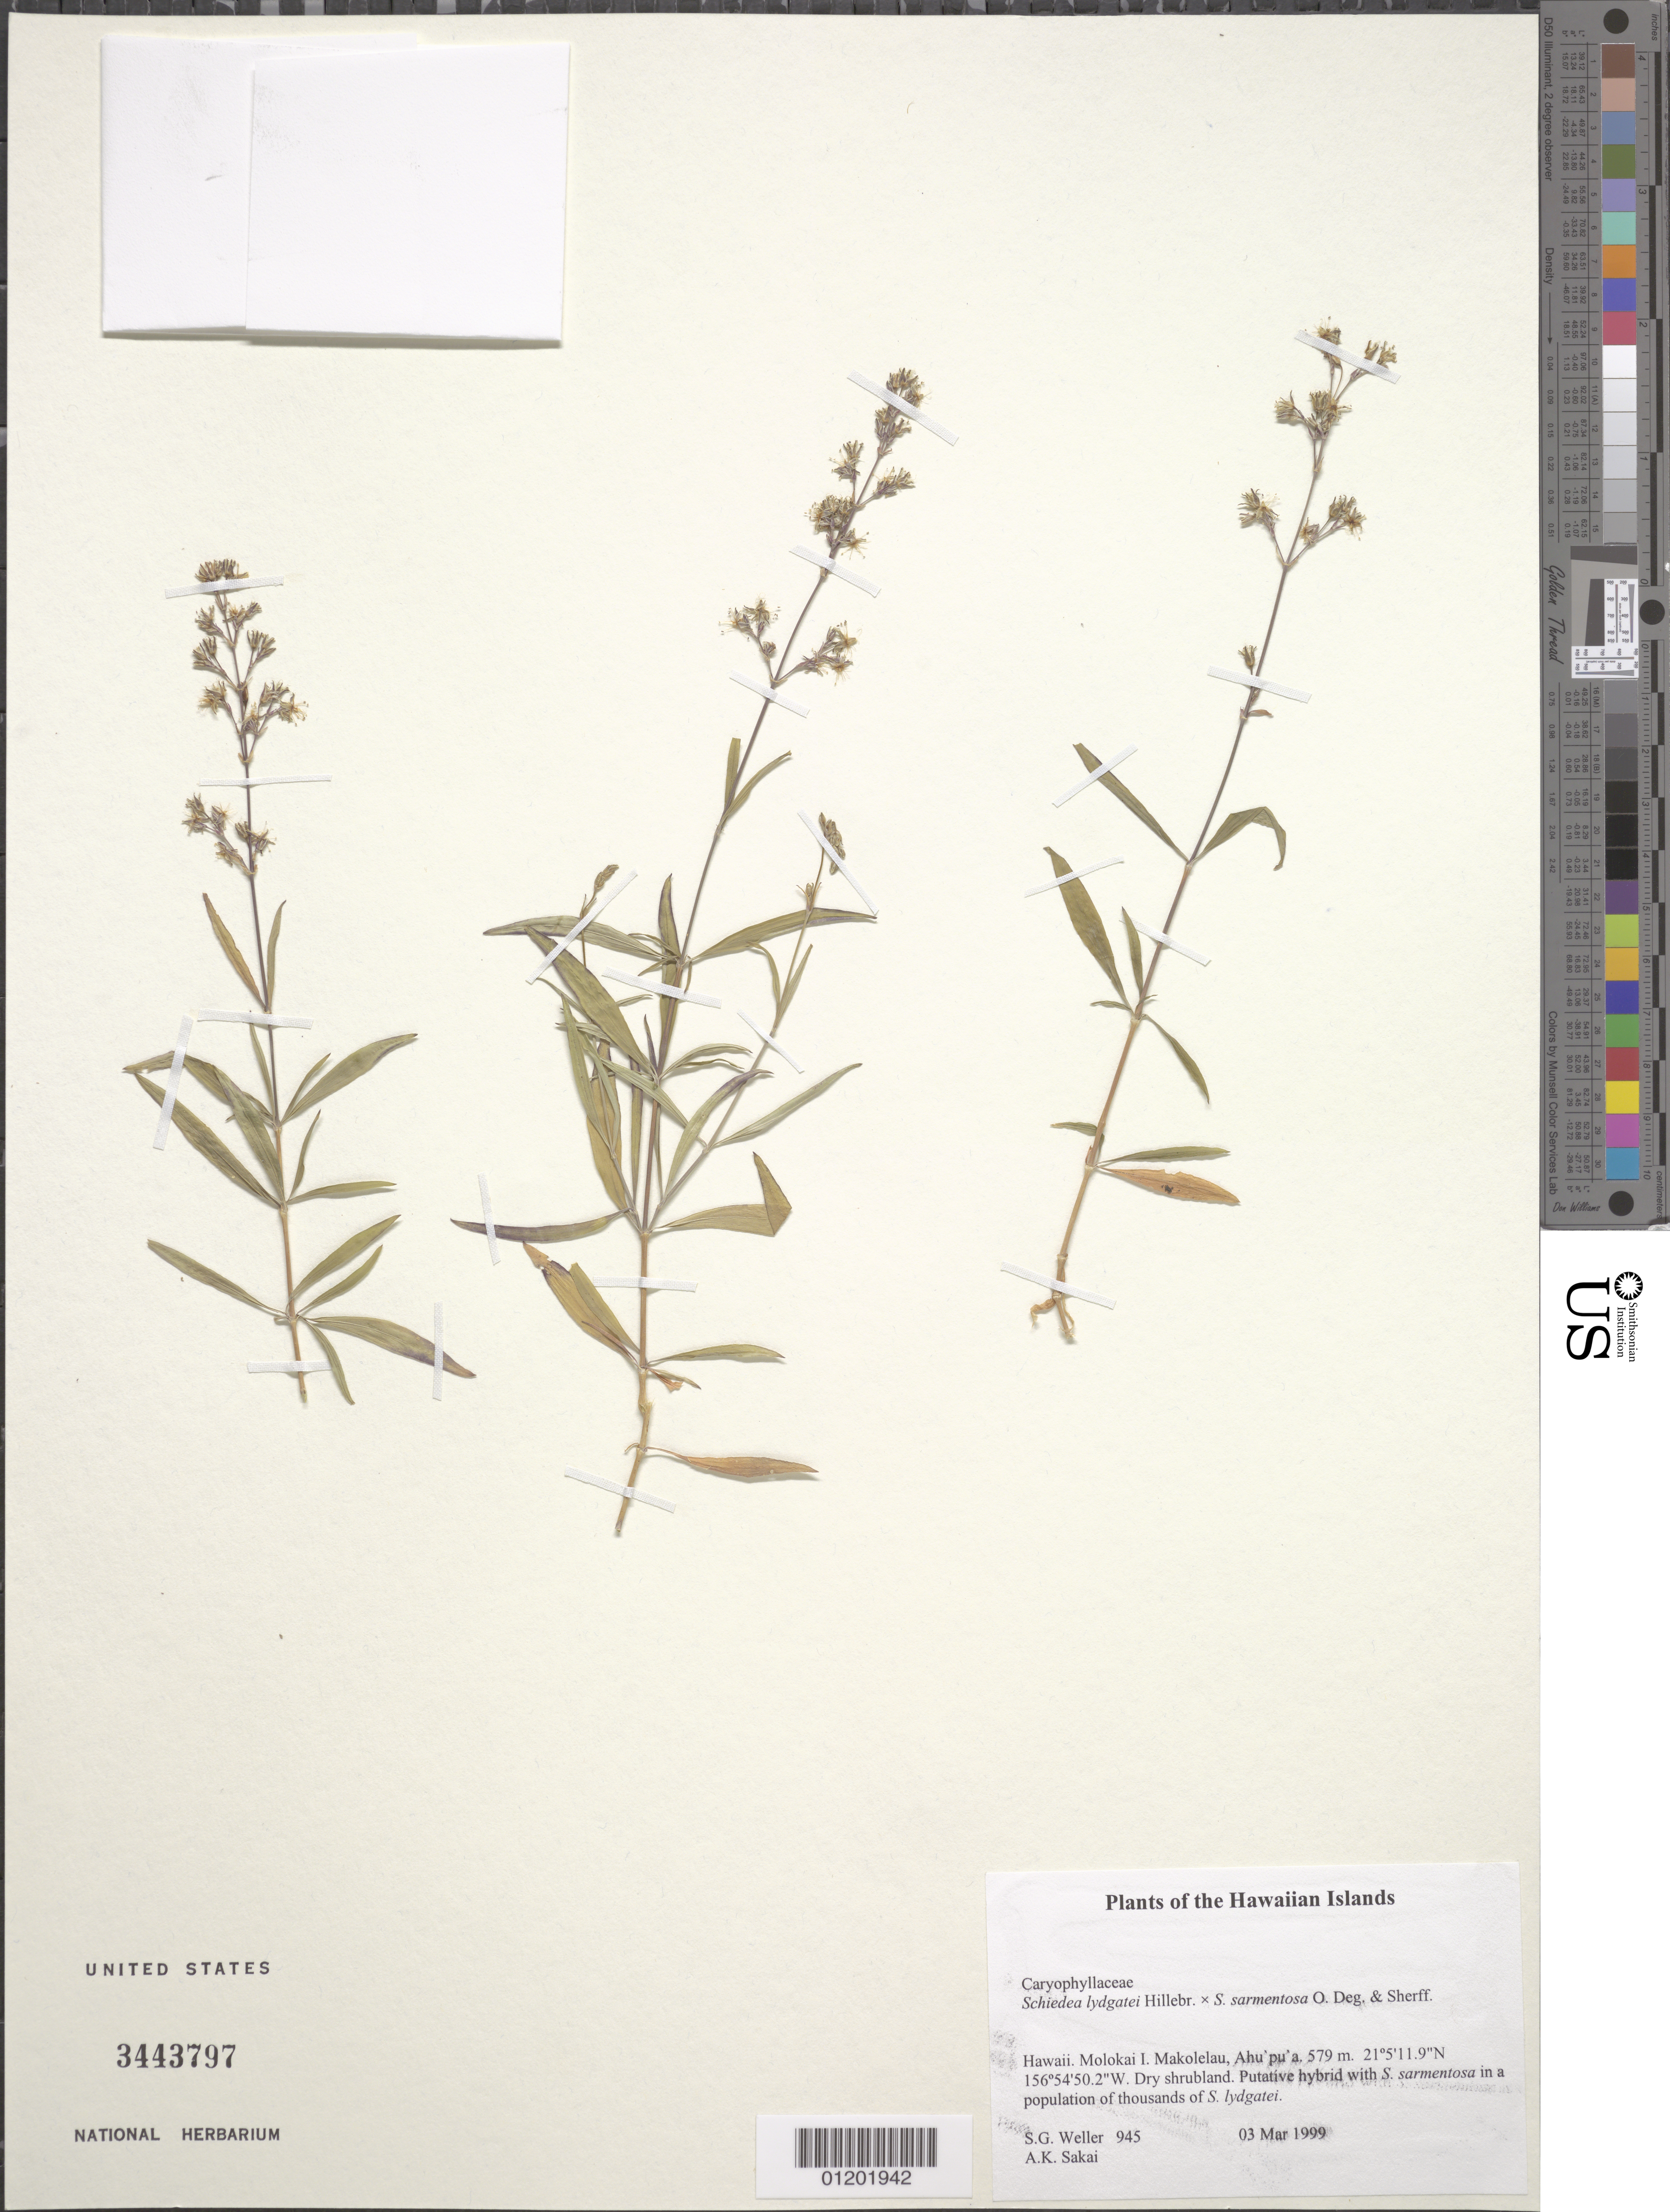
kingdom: Plantae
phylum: Tracheophyta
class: Magnoliopsida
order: Caryophyllales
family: Caryophyllaceae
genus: Schiedea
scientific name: Schiedea lydgatei x S. sarmentosa O. Deg. & Sherff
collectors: S. G. Weller & A. Sakai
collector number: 945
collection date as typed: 03 Mar 1999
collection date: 1999-03-03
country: United States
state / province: Hawaii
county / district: Maui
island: Moloka'i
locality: Makolelau, Ahu'pu'a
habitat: Dry shrubland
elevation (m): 579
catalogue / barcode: US 3443797